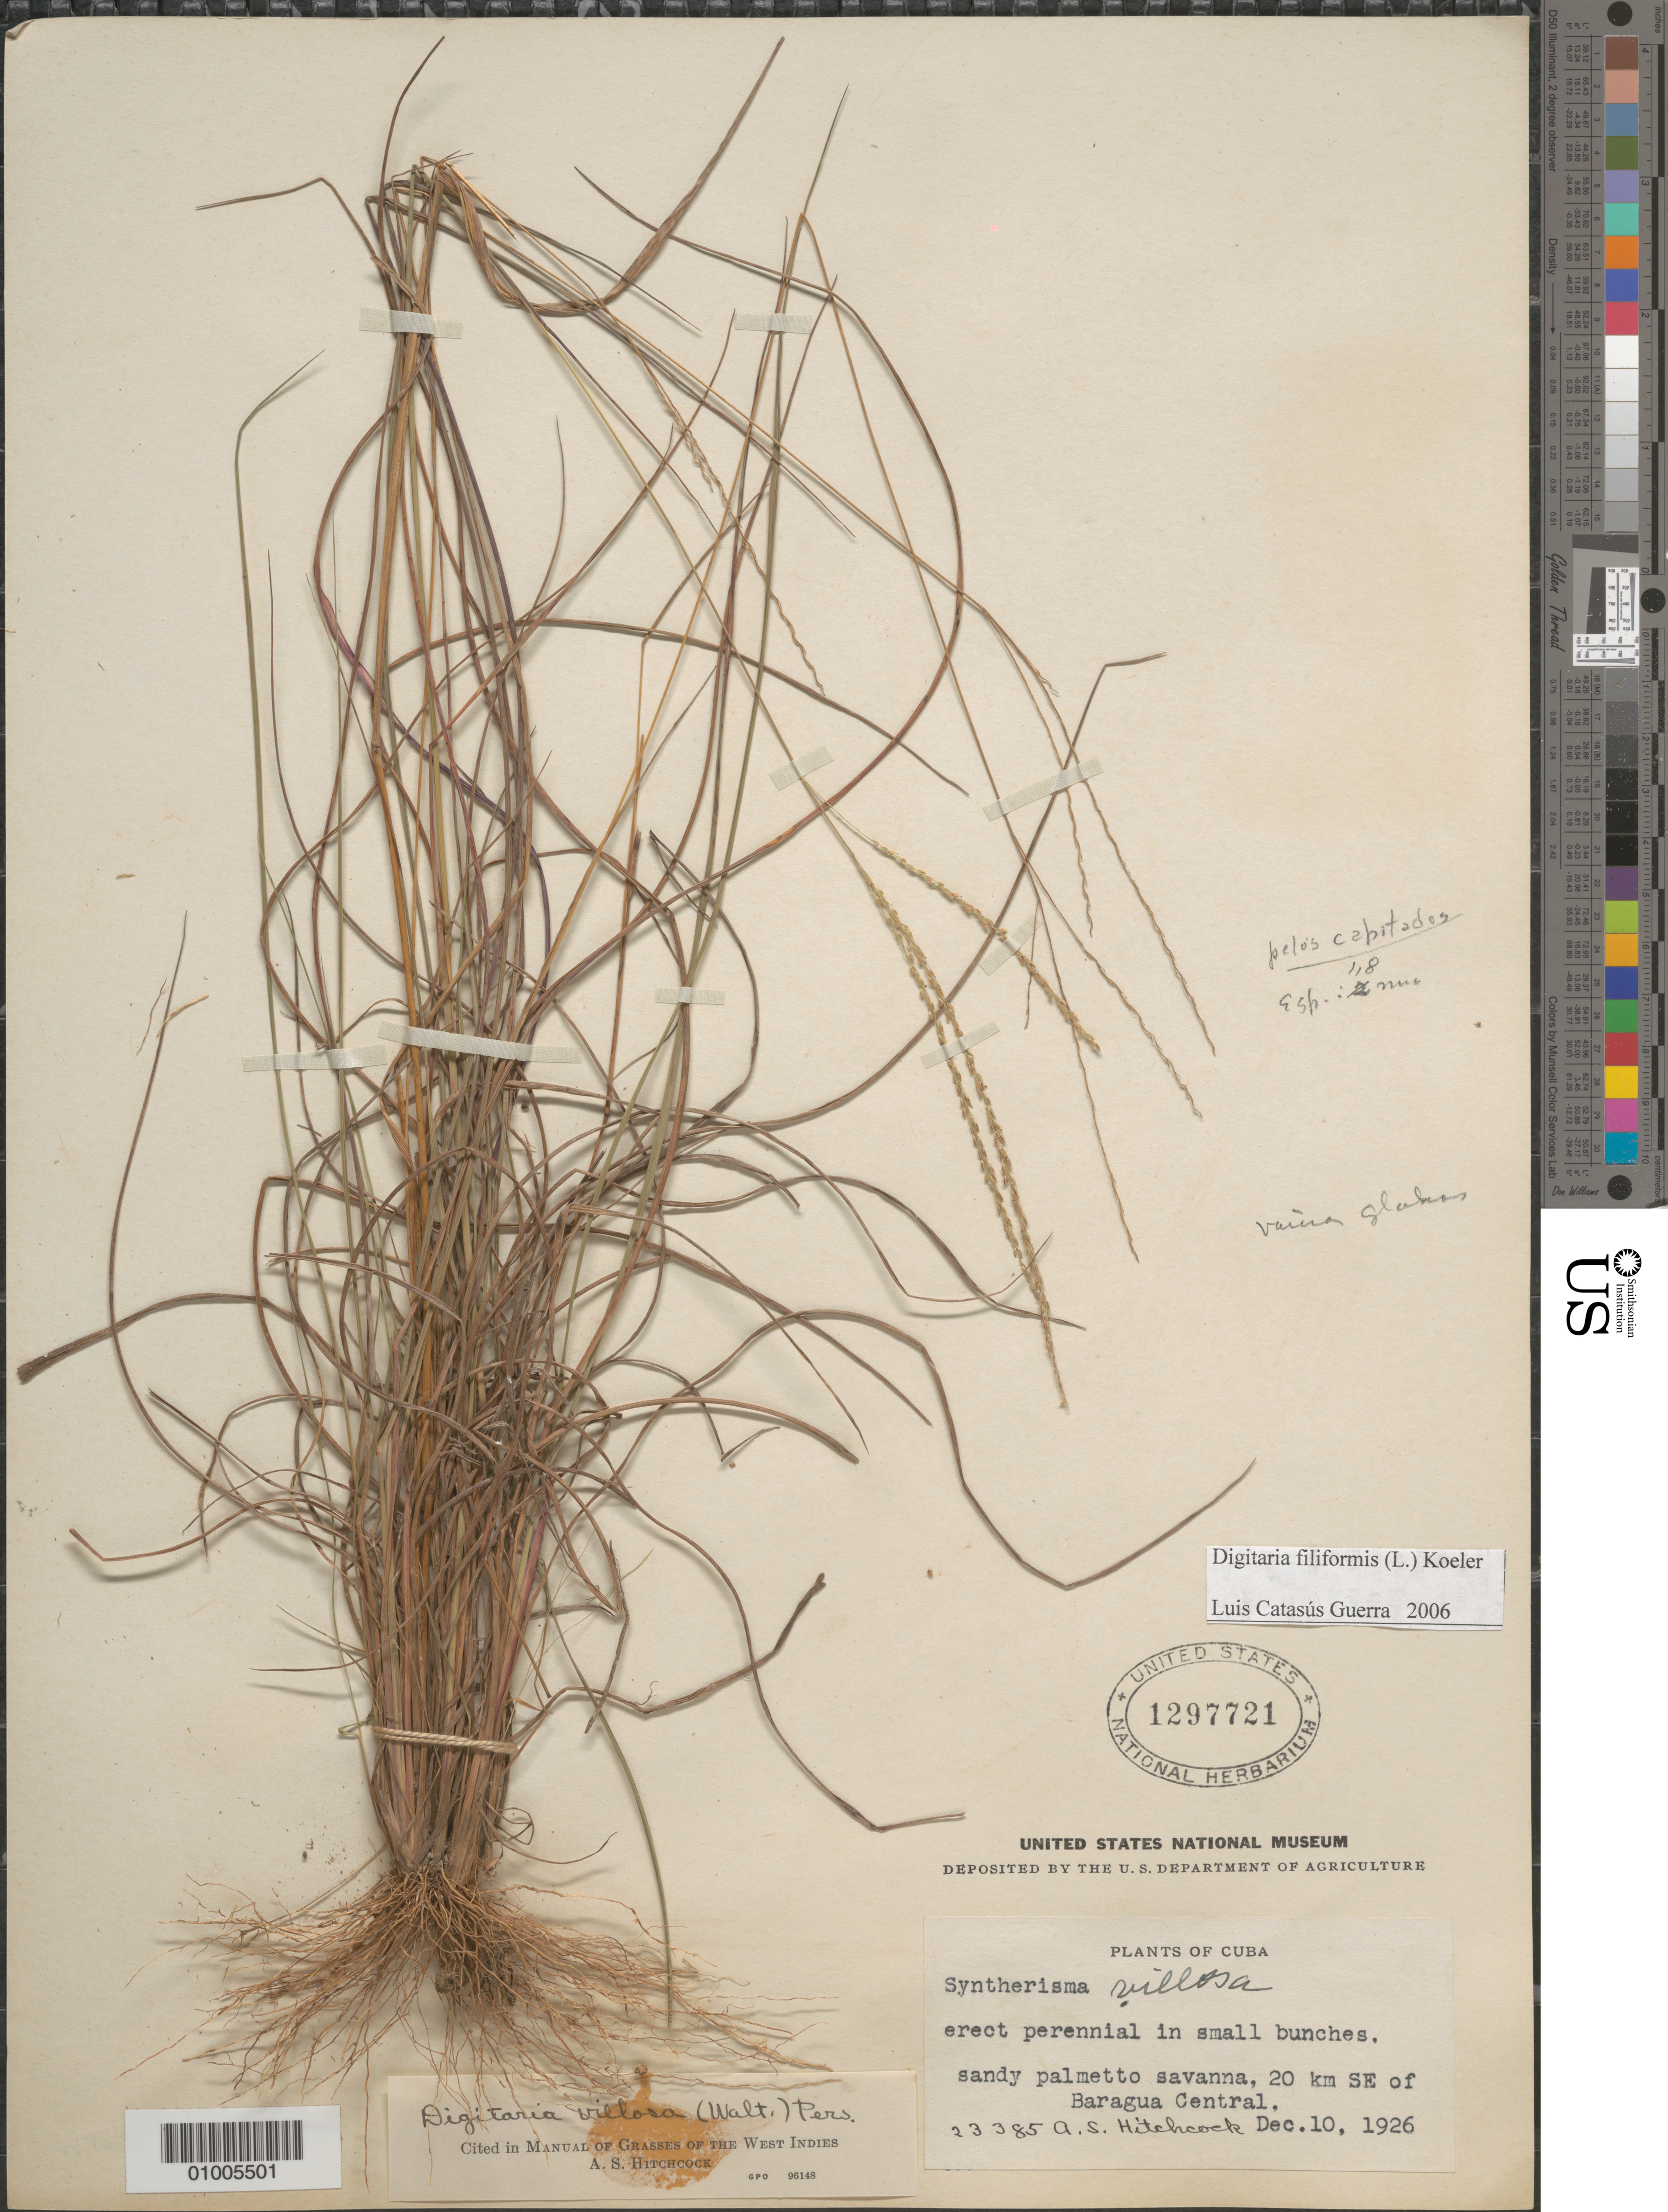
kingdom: Plantae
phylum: Tracheophyta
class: Liliopsida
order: Poales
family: Poaceae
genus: Digitaria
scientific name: Digitaria filiformis var. filiformis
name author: (L.) Koeler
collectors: A. S. Hitchcock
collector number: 23385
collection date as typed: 10 Dec 1926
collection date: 1926-12-10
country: Cuba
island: Cuba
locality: SE of Baragua Central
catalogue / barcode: US 1297721